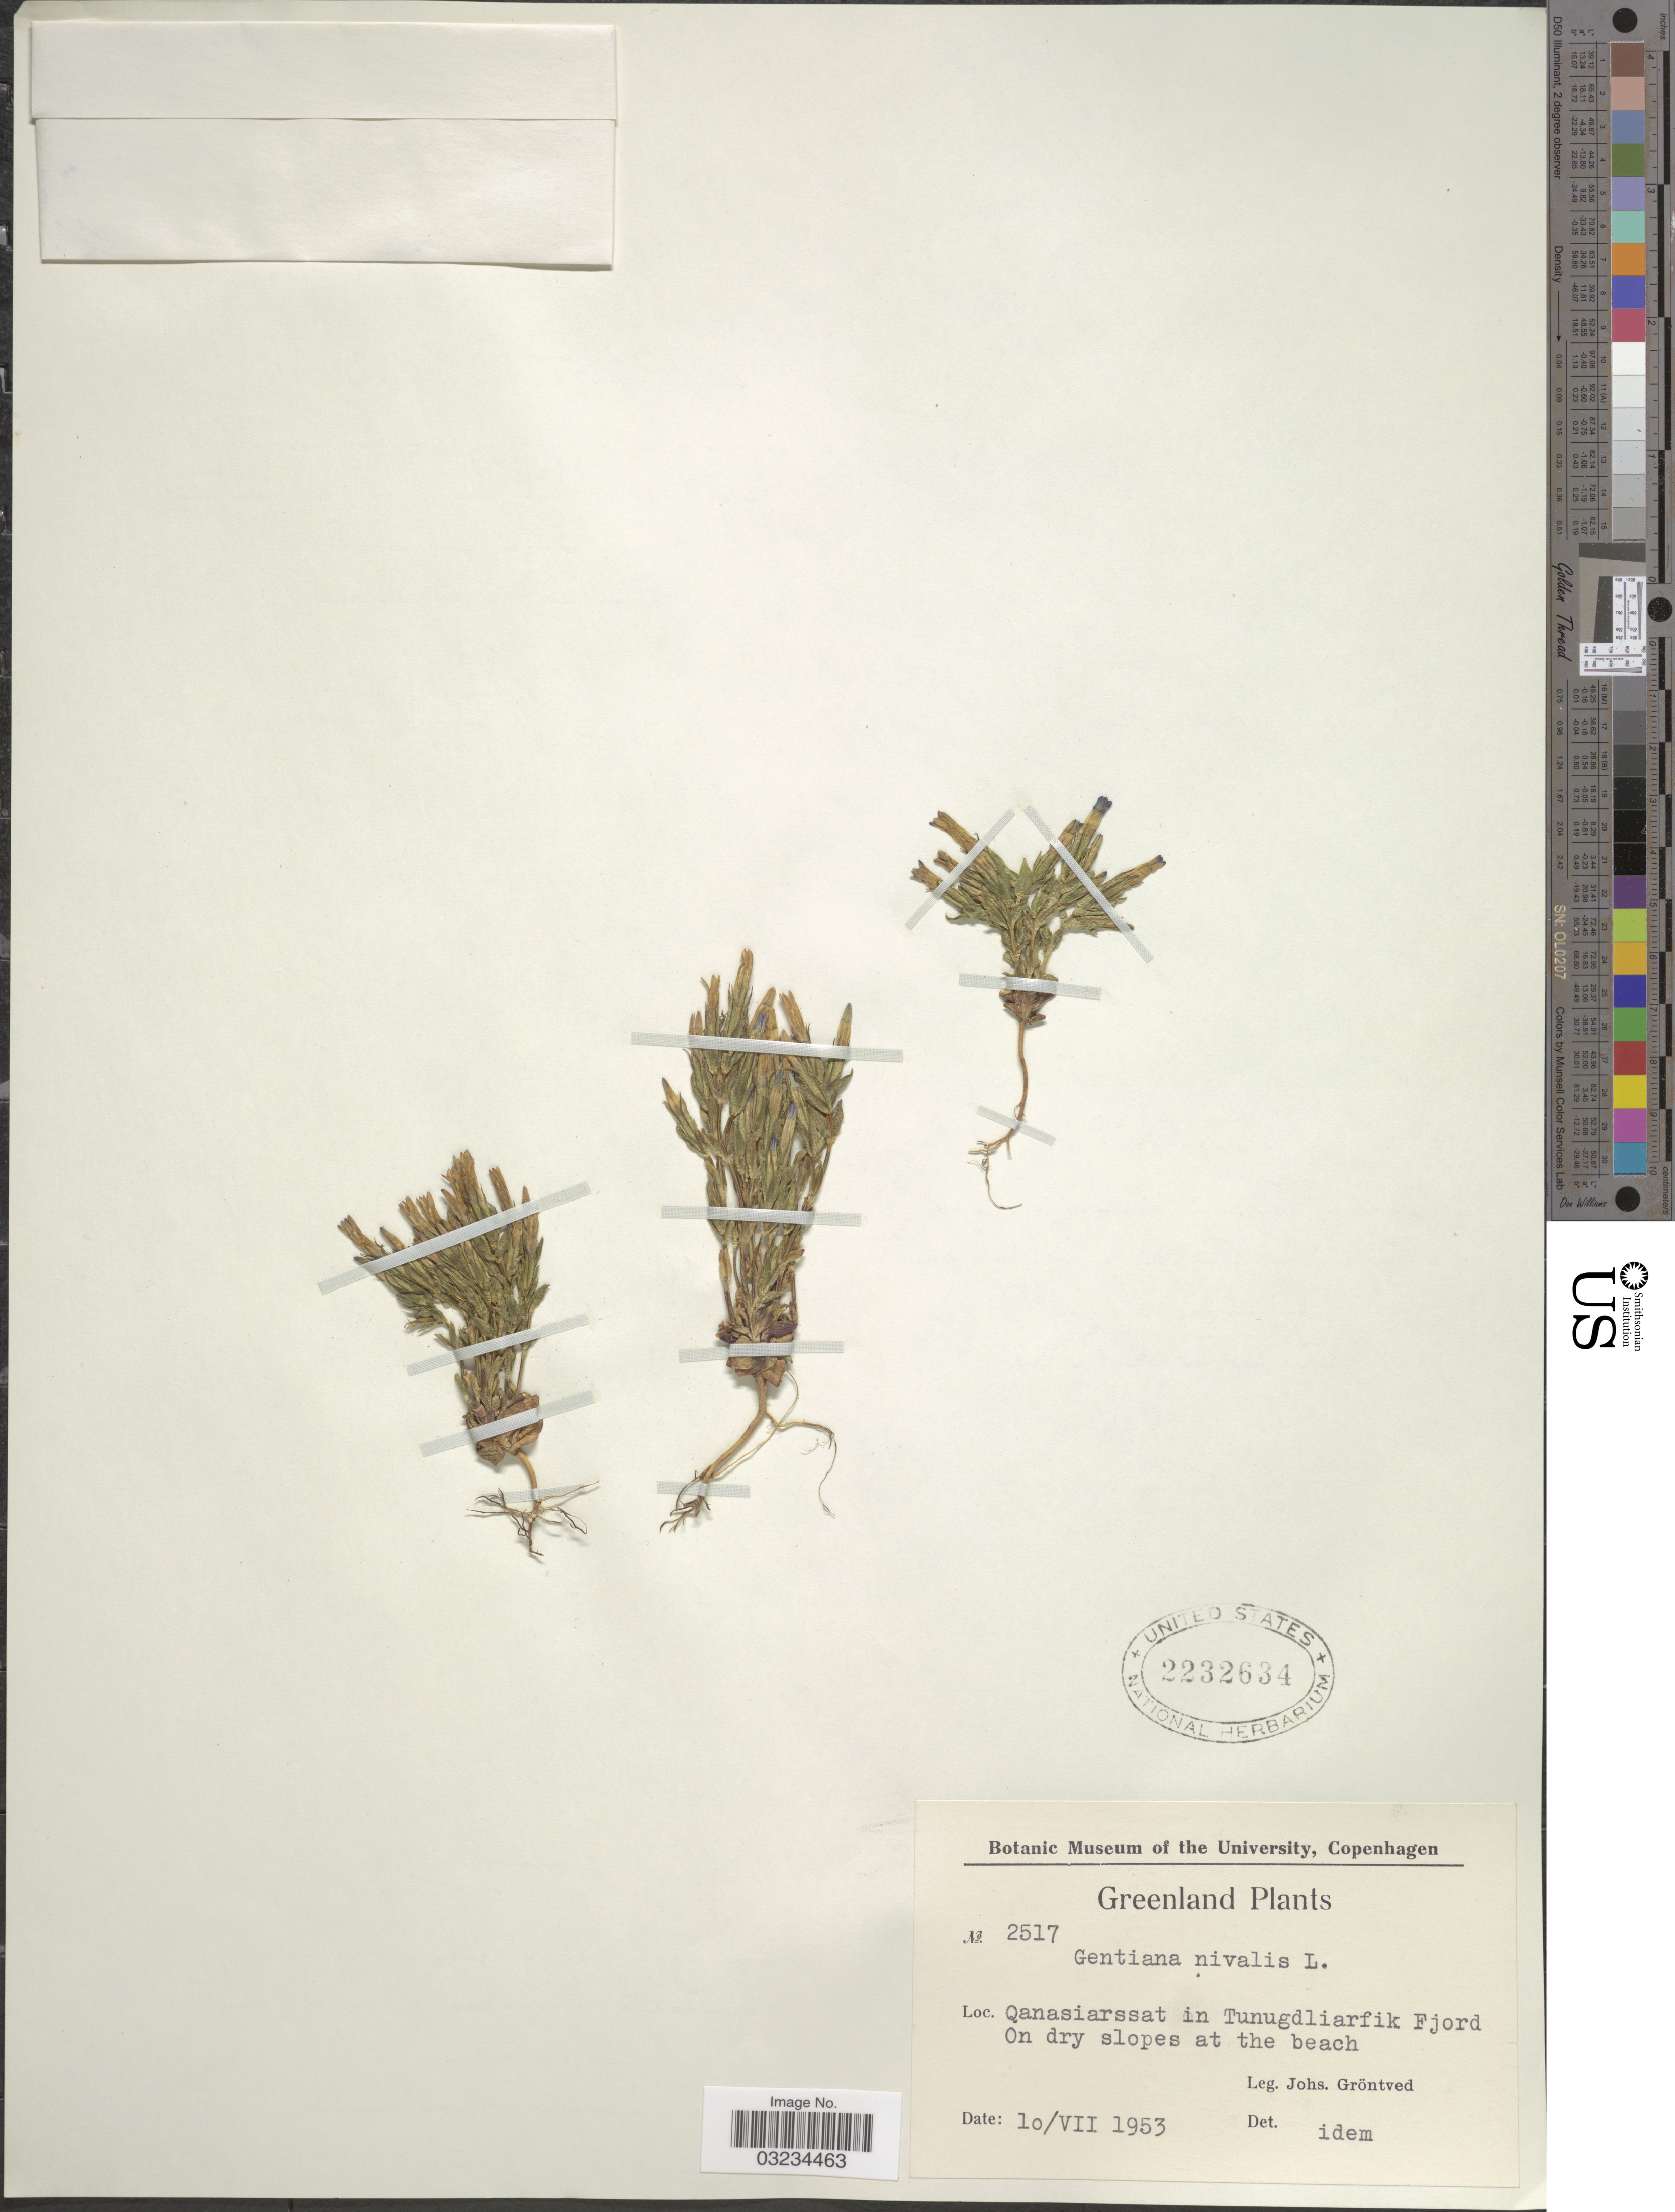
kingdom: Plantae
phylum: Tracheophyta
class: Magnoliopsida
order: Gentianales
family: Gentianaceae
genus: Gentiana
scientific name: Gentiana nivalis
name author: L.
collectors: J. Gröntved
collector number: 2517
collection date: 1953-07-10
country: Greenland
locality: Qanasiarssat in Tunugdliarfik Fjord. At the beach.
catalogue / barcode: US 2232634